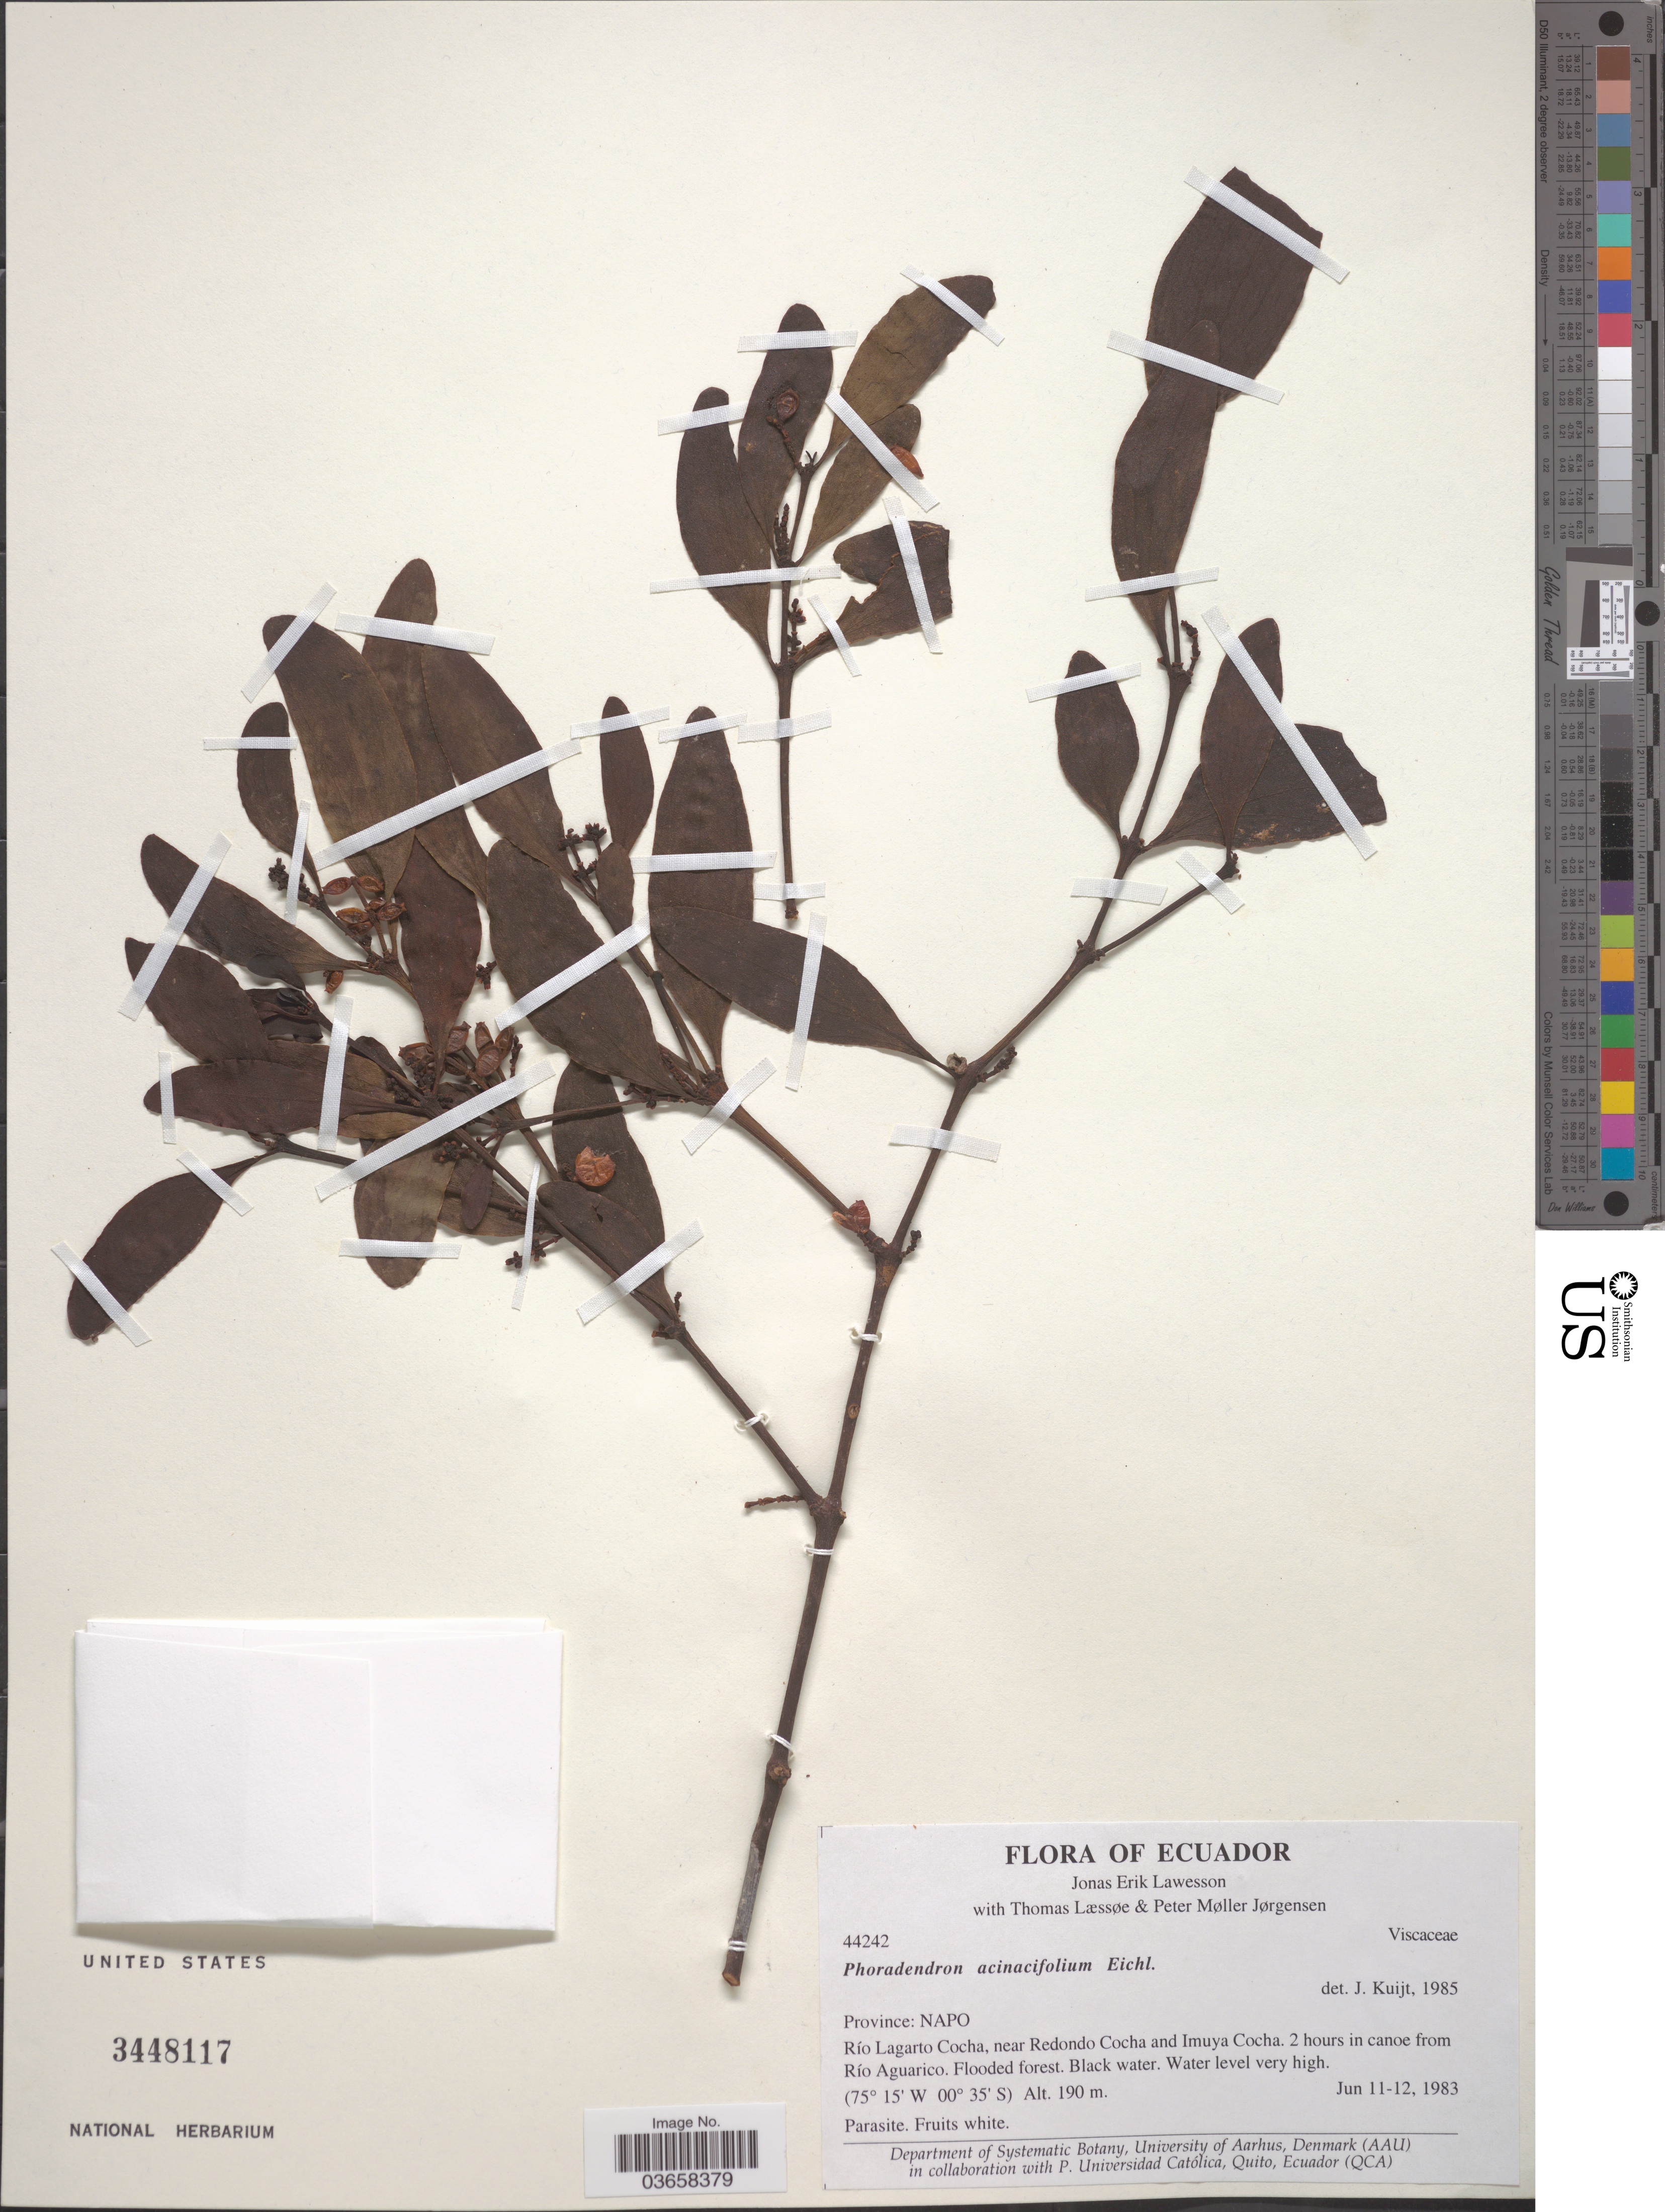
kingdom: Plantae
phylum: Tracheophyta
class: Magnoliopsida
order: Santalales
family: Viscaceae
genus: Phoradendron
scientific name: Phoradendron obtusissimum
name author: (Miq.) Eichler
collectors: J. Lawesson, T. Laessøe & P. M. Jørgensen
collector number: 44242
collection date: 1983-06-11/1983-06-12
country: Ecuador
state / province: Napo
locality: Río Lagarto Cocha, near Redondo Cocha and Imuya Cocha. 2 hours in canoe from Río Aguarico.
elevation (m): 190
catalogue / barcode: US 3448117